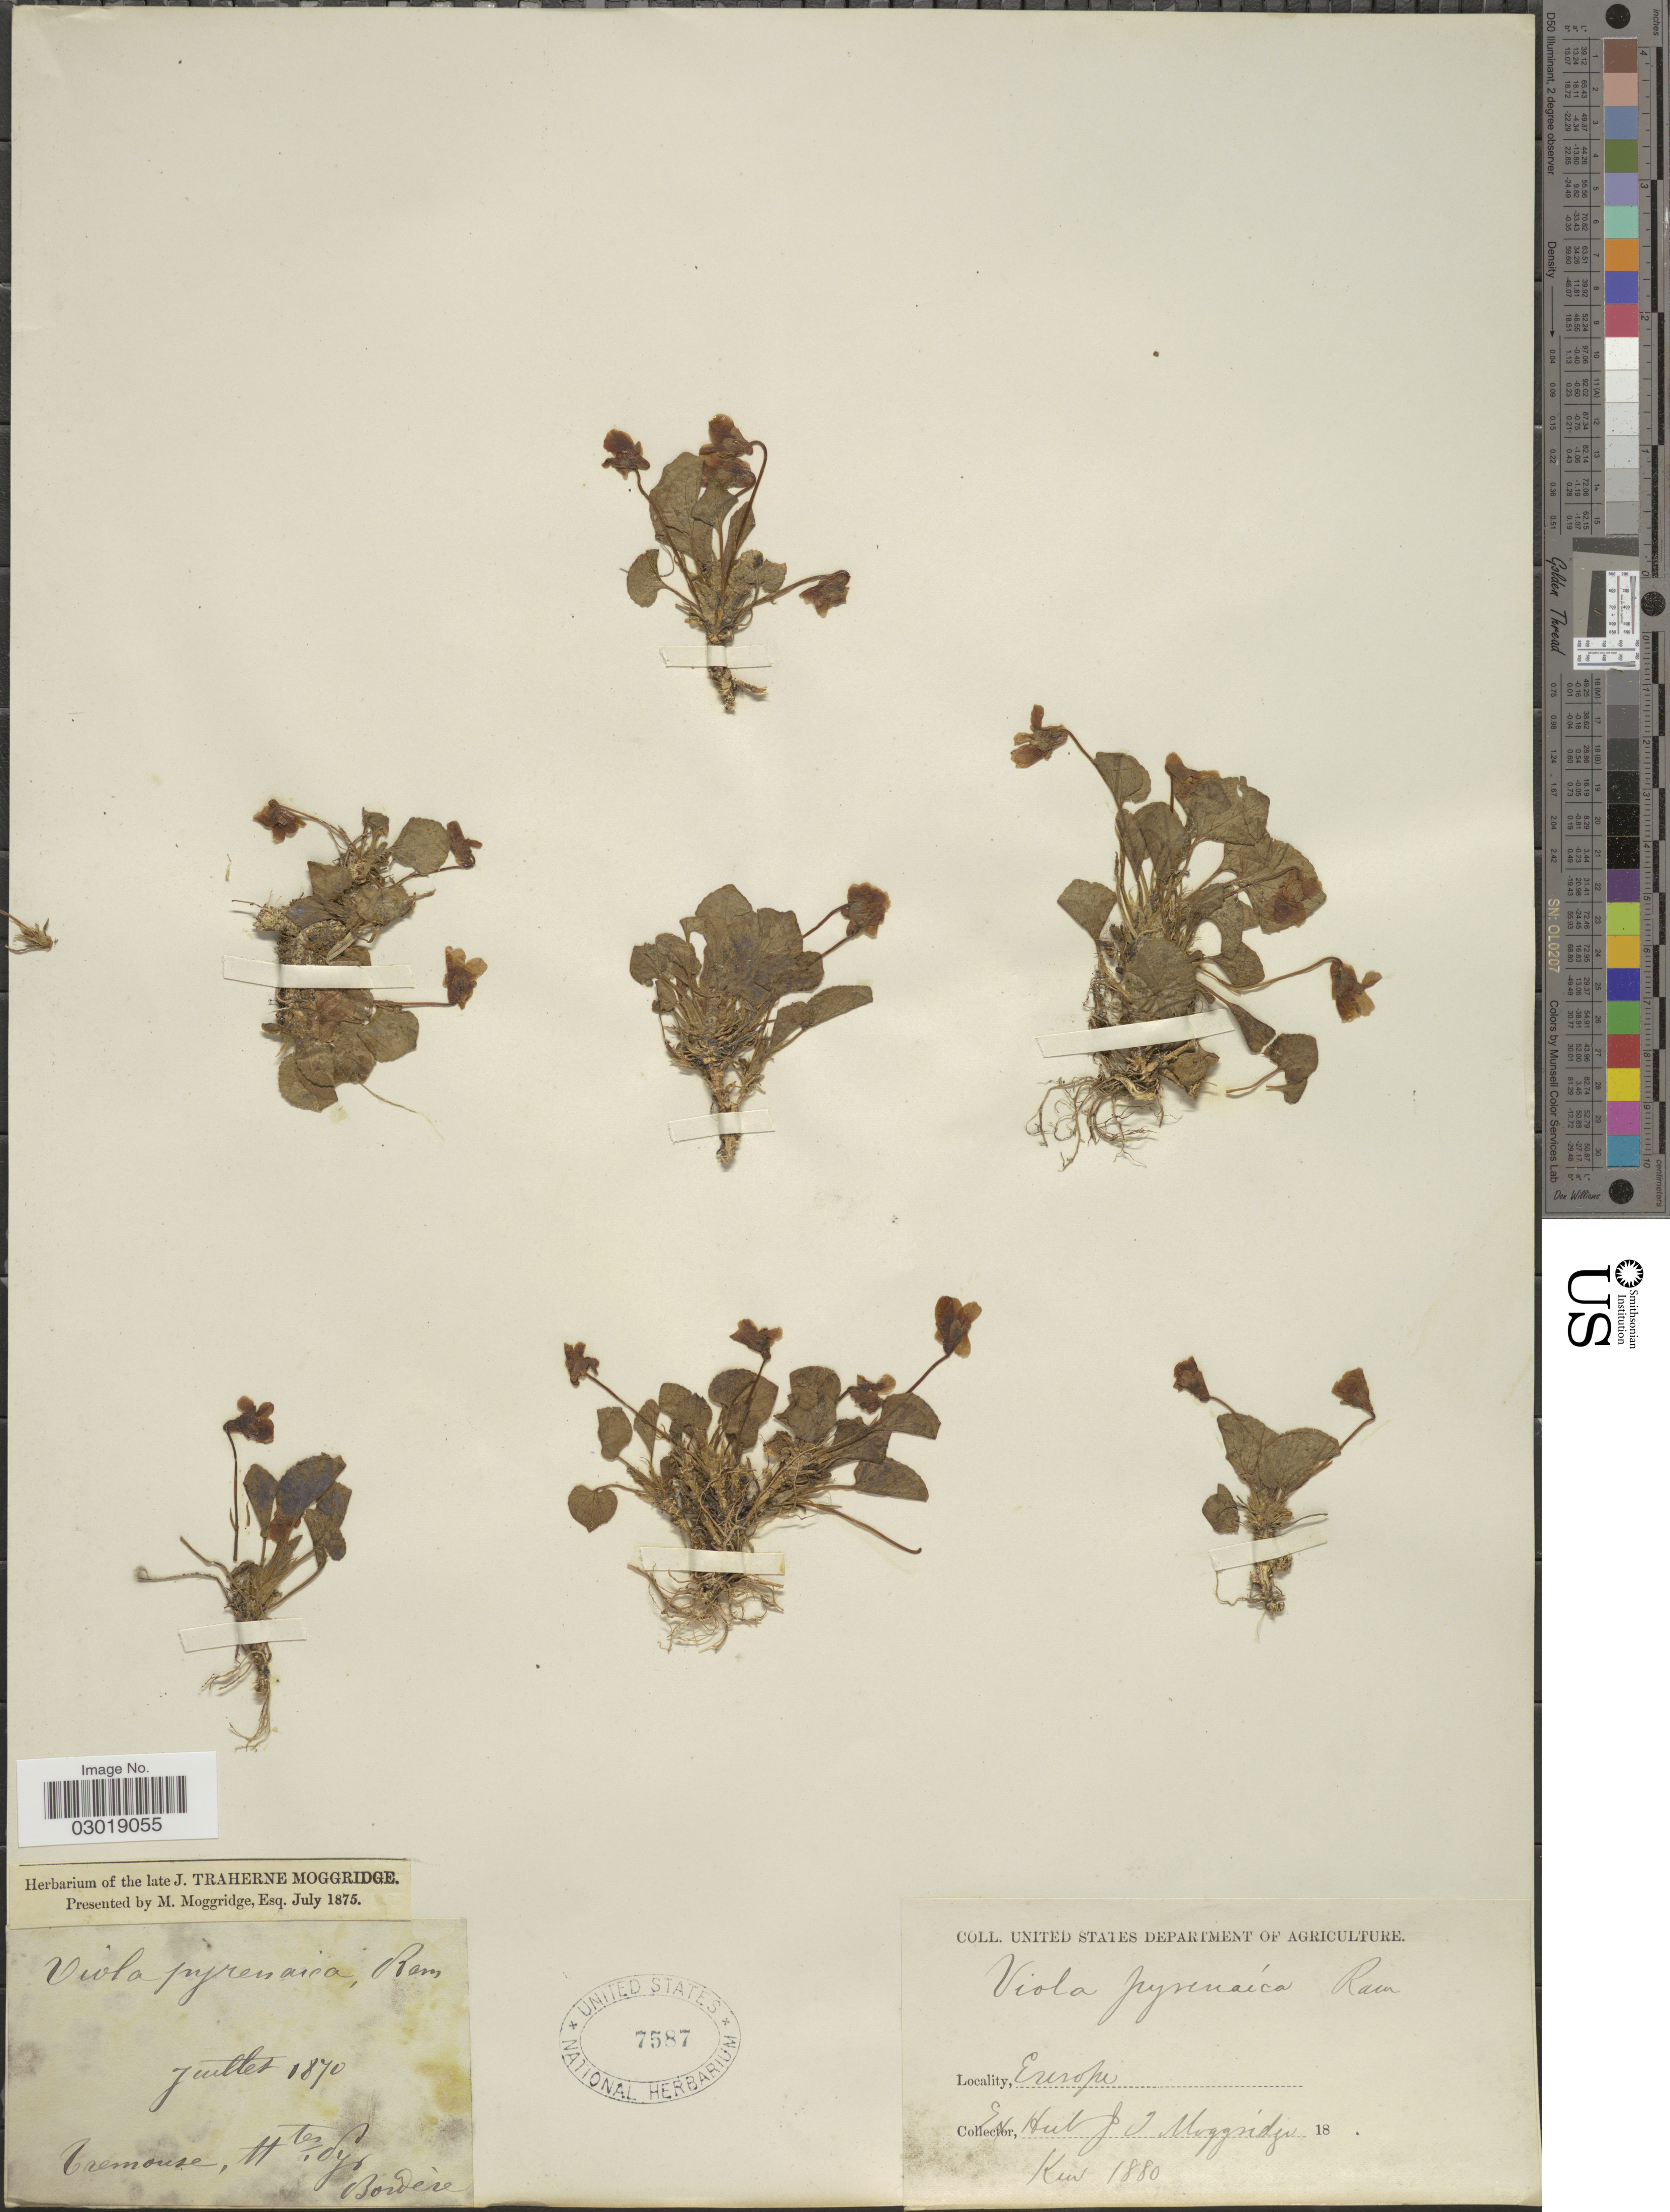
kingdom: Plantae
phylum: Tracheophyta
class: Magnoliopsida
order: Malpighiales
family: Violaceae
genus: Viola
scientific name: Viola pyrenaica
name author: Ramond ex DC.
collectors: -. Bordère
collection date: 1870-07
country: France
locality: Tremouse [interpreted], Htes Pyr. Europe.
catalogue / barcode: US 7587